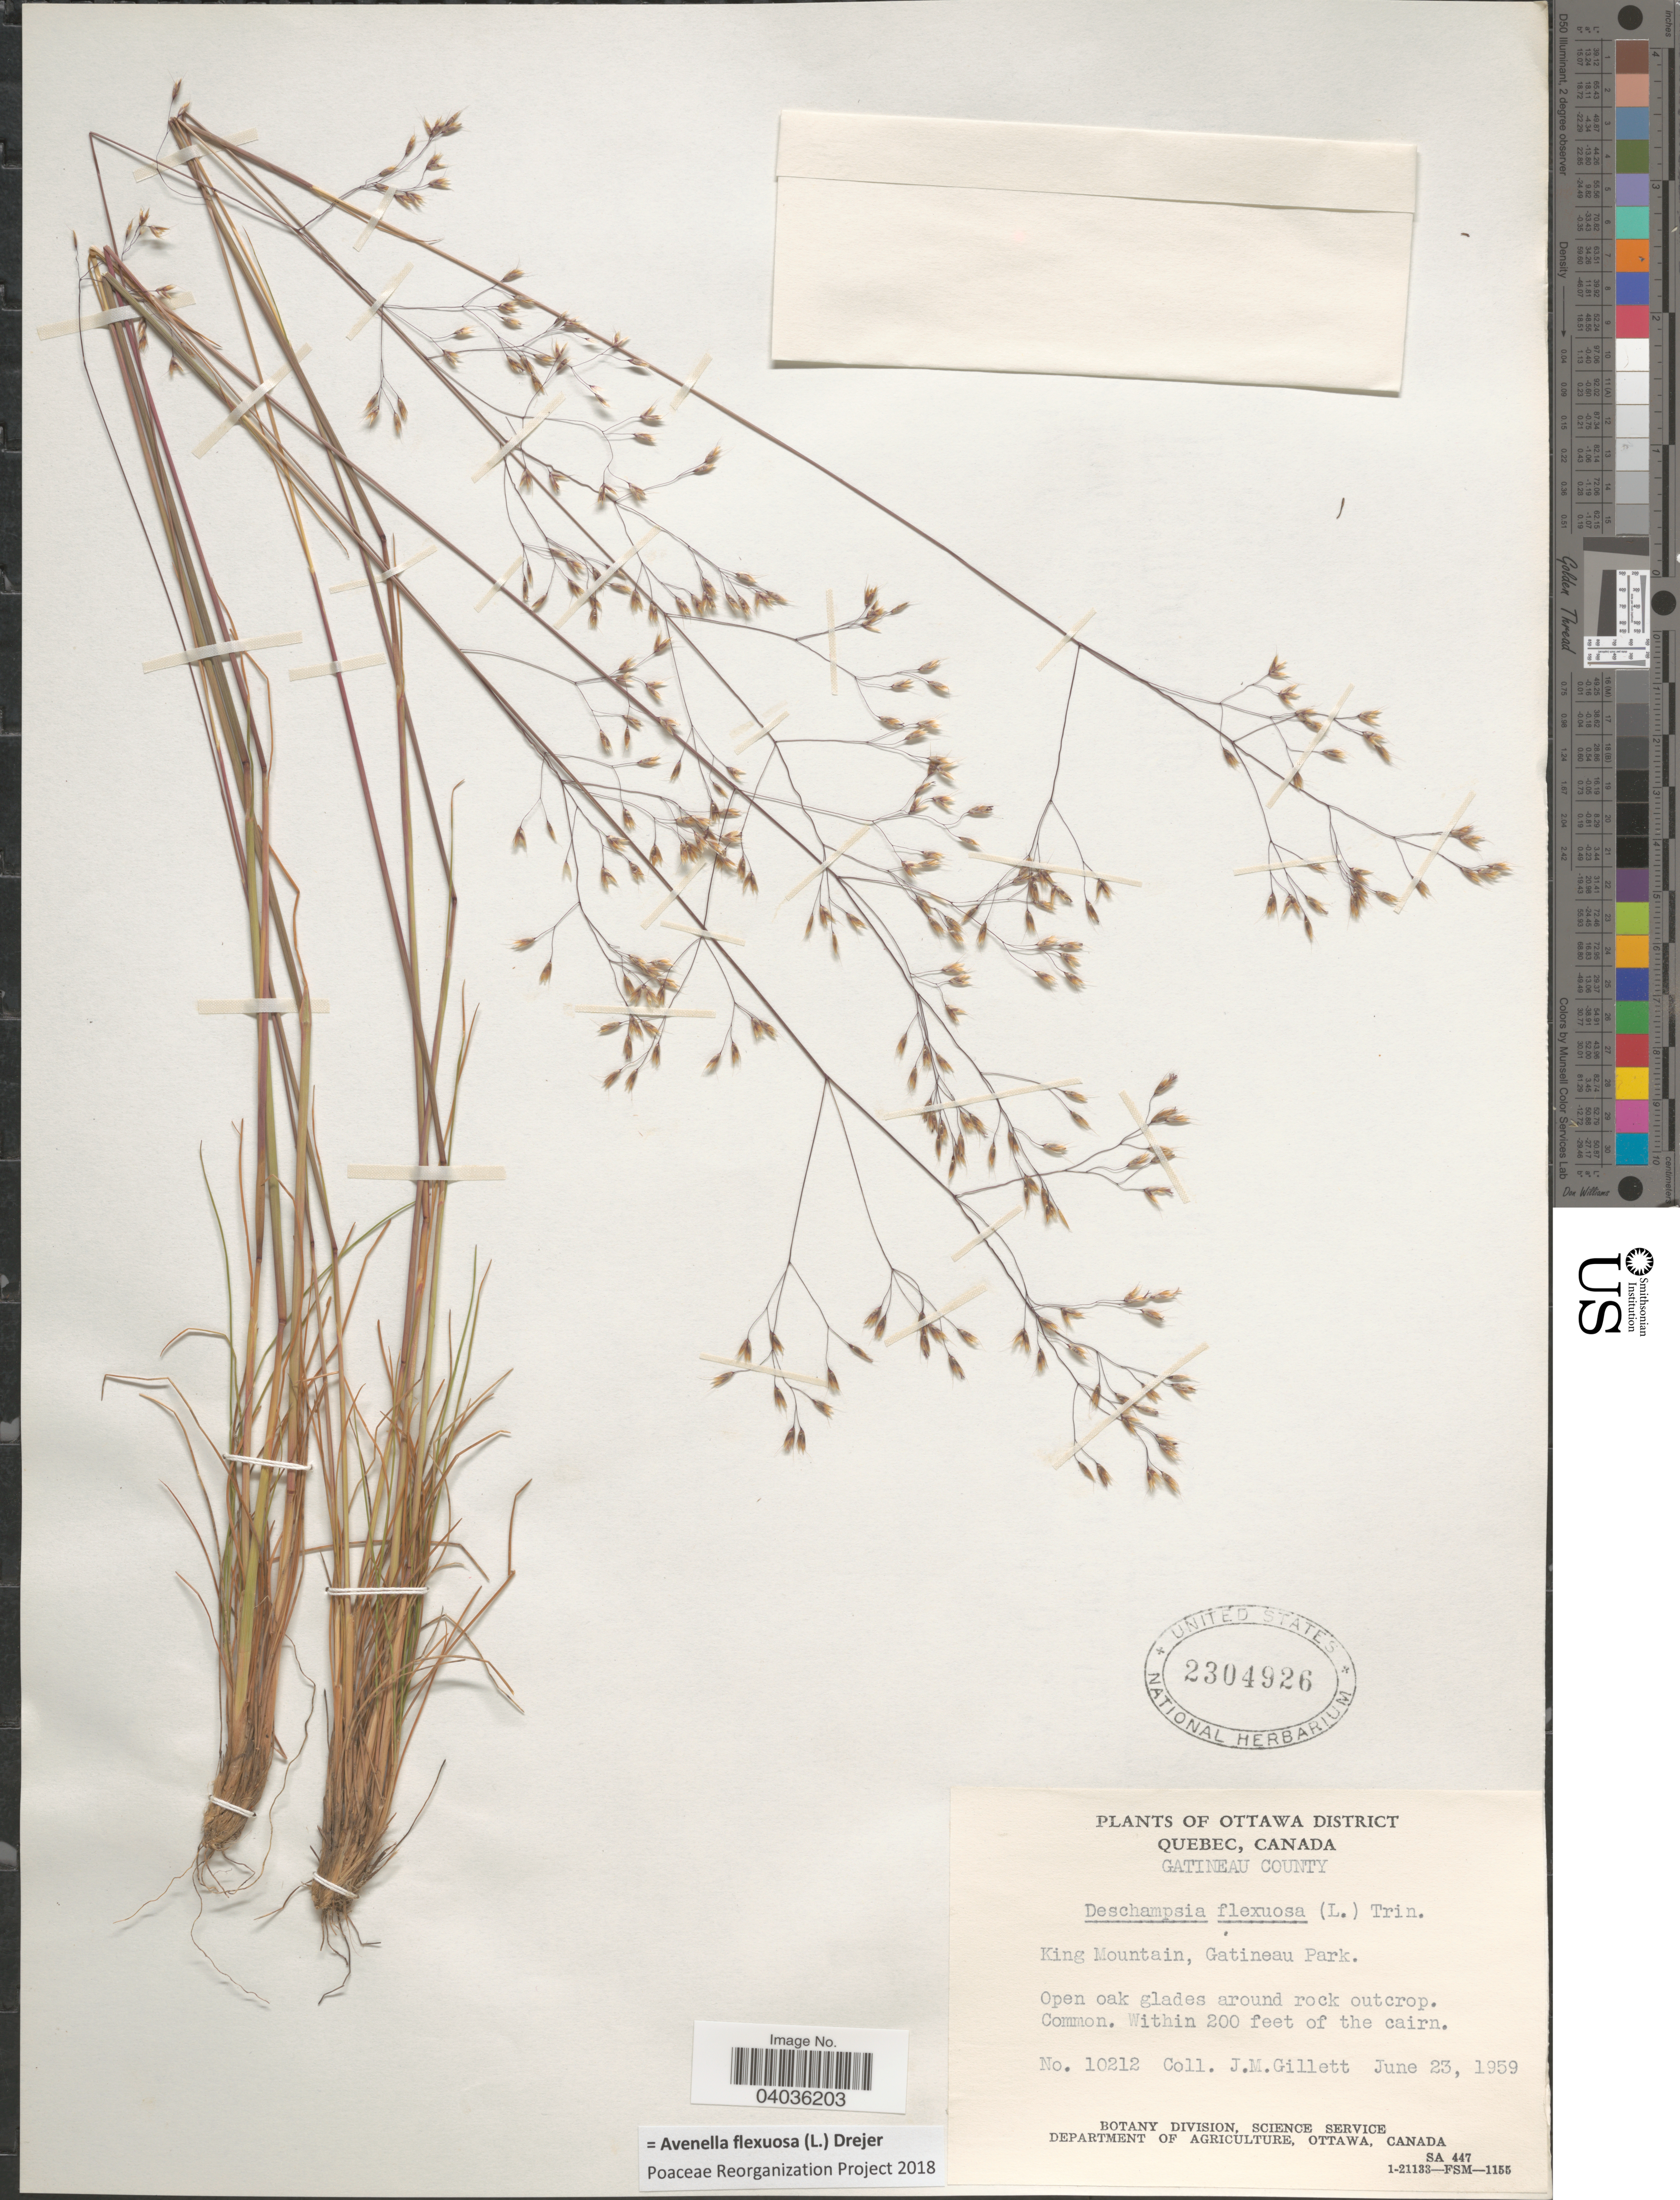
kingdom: Plantae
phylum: Tracheophyta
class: Liliopsida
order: Poales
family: Poaceae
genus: Avenella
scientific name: Avenella flexuosa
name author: (L.) Drejer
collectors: J. M. Gillett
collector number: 10212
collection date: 1959-06-23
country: Canada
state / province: Quebec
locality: Ottawa District. Gatineau County. King Mountain, Gatineau Park.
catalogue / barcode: US 2304926